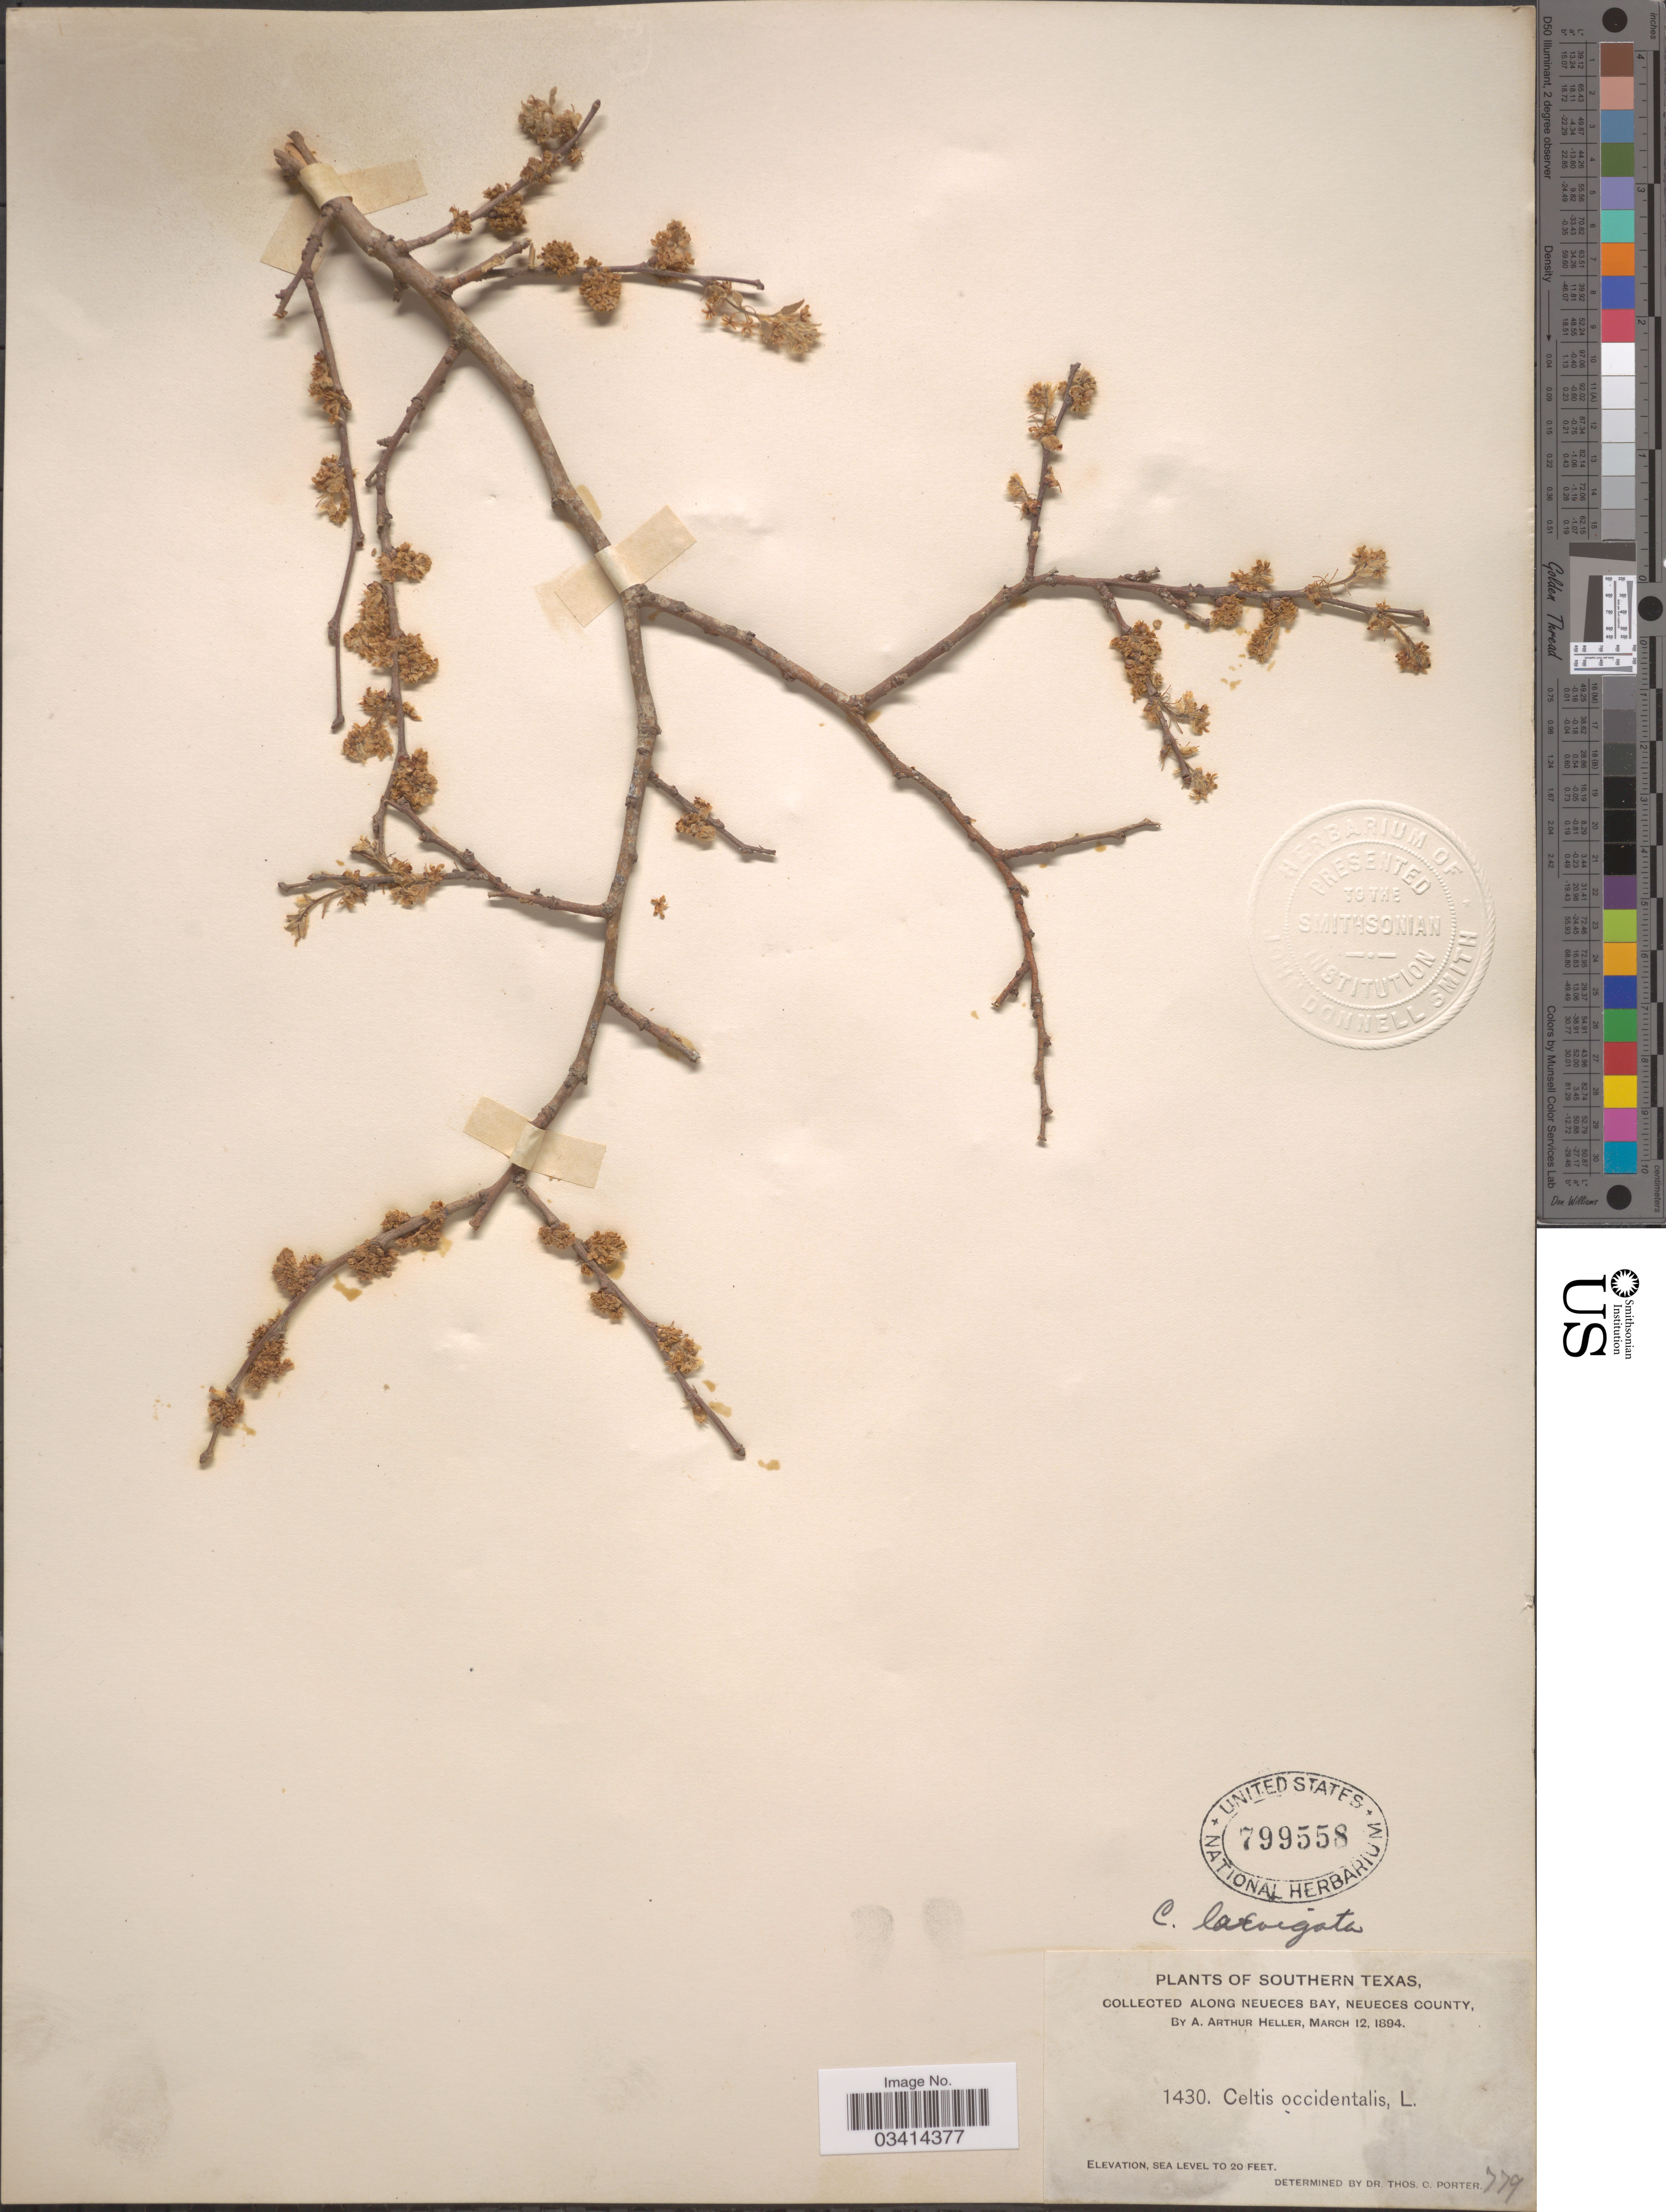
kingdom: Plantae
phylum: Tracheophyta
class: Magnoliopsida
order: Rosales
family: Cannabaceae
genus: Celtis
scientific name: Celtis sp.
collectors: A. A. Heller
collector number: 1430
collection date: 1894-03-12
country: United States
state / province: Texas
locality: Southern Texas. Along Neueces Bay, Neueces County.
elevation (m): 0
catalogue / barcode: US 799558